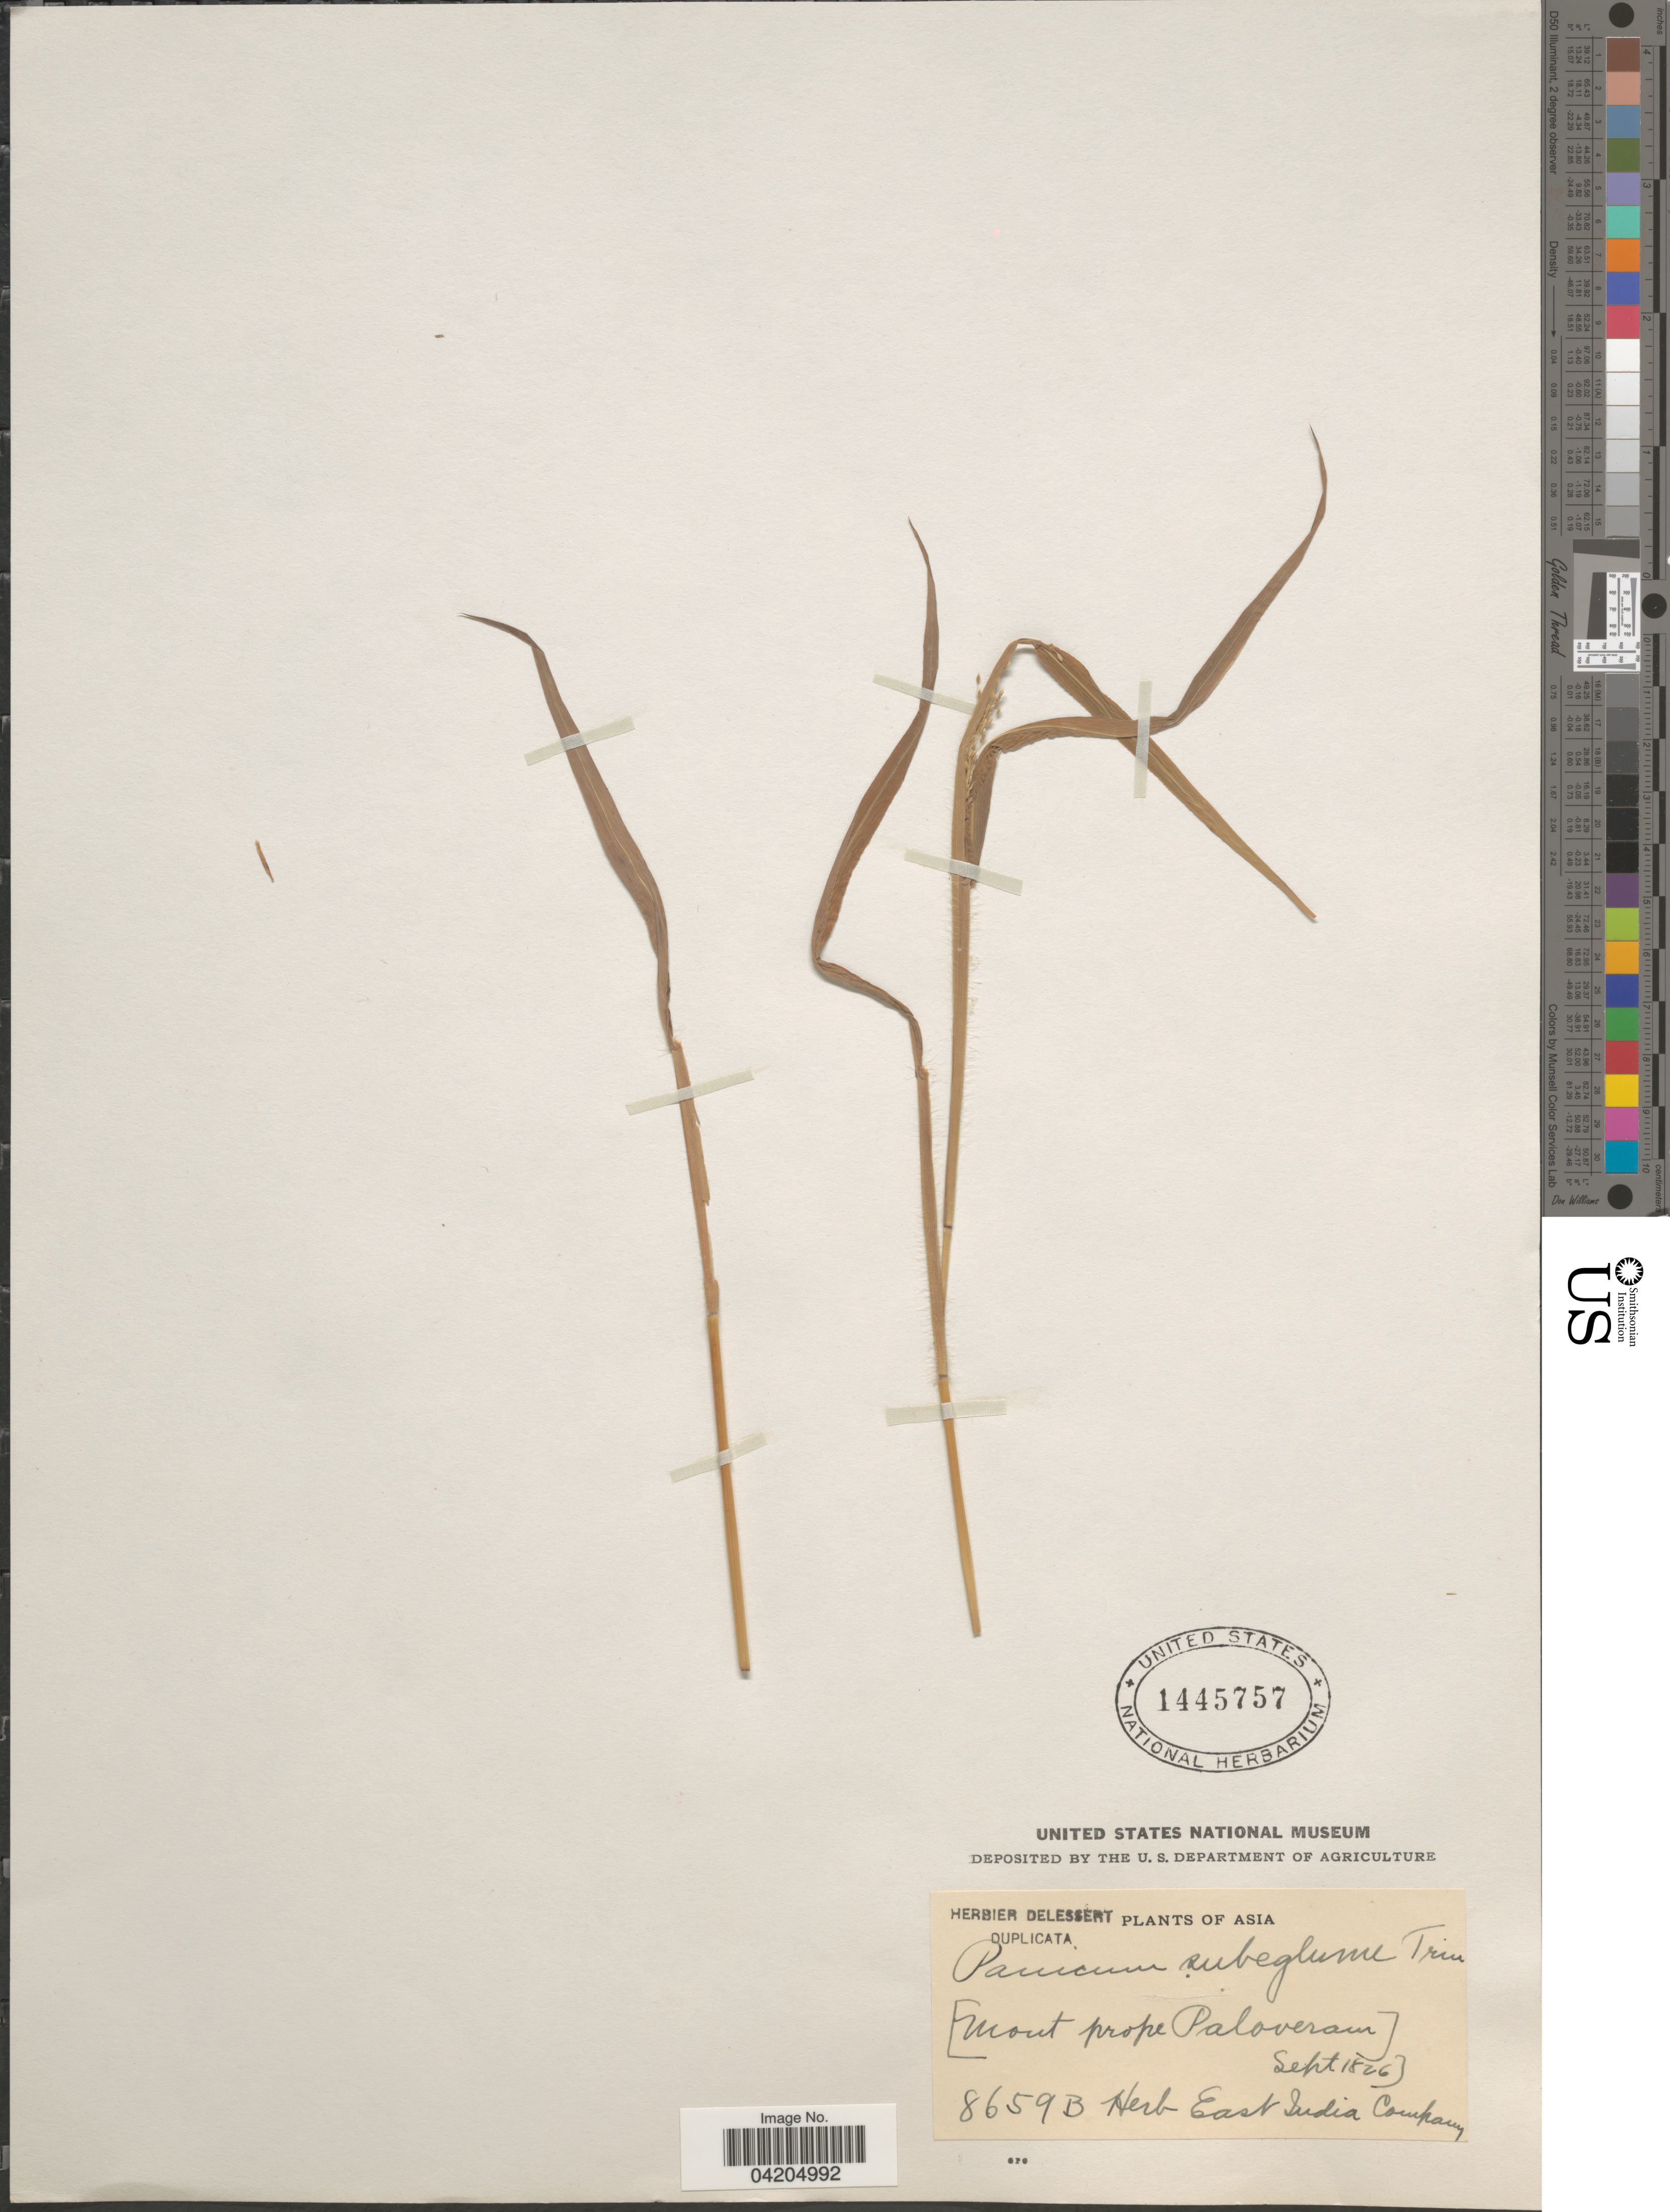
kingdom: Plantae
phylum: Tracheophyta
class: Liliopsida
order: Poales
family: Poaceae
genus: Digitaria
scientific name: Digitaria tomentosa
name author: (J. Koenig ex Rottler) Henr.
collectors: Ex herb. East India Company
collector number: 8659B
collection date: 1826-09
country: India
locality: [Mont prope Paloveram].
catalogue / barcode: US 1445757